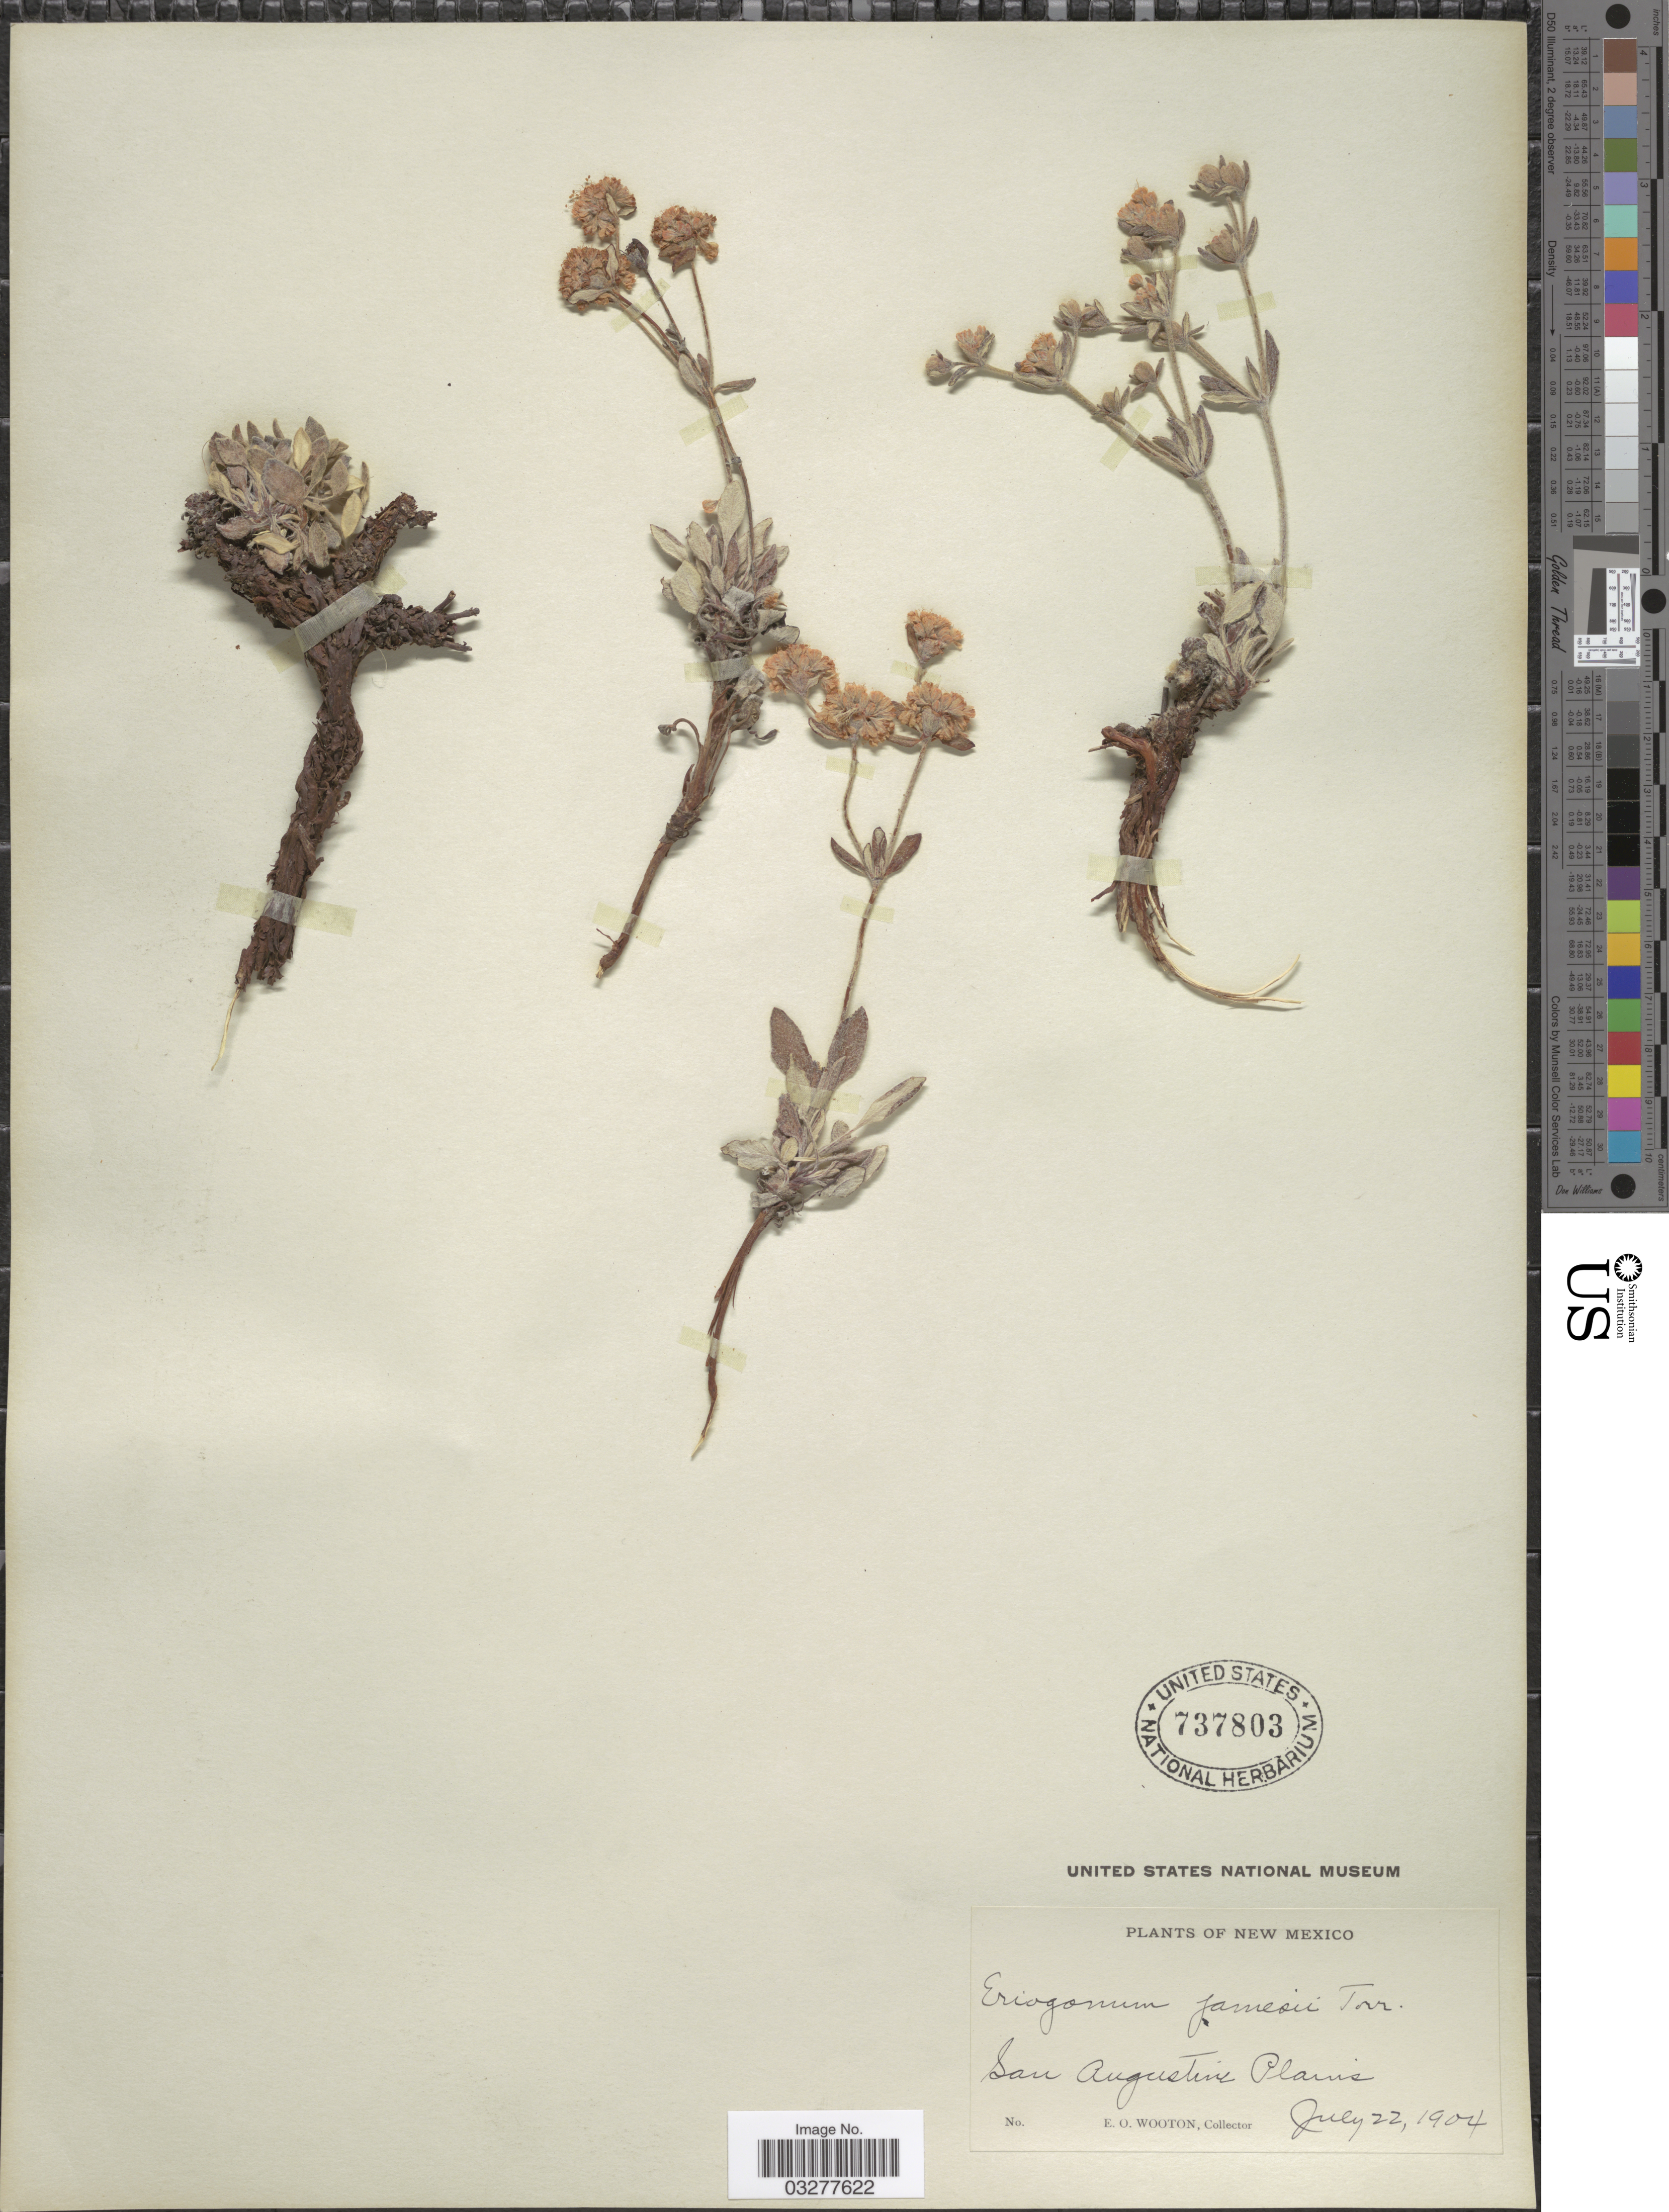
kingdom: Plantae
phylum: Tracheophyta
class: Magnoliopsida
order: Caryophyllales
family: Polygonaceae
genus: Eriogonum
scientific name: Eriogonum jamesii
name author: Benth.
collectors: E. O. Wooton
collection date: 1904-07-22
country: United States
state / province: New Mexico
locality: San Augustine Plains.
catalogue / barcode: US 737803